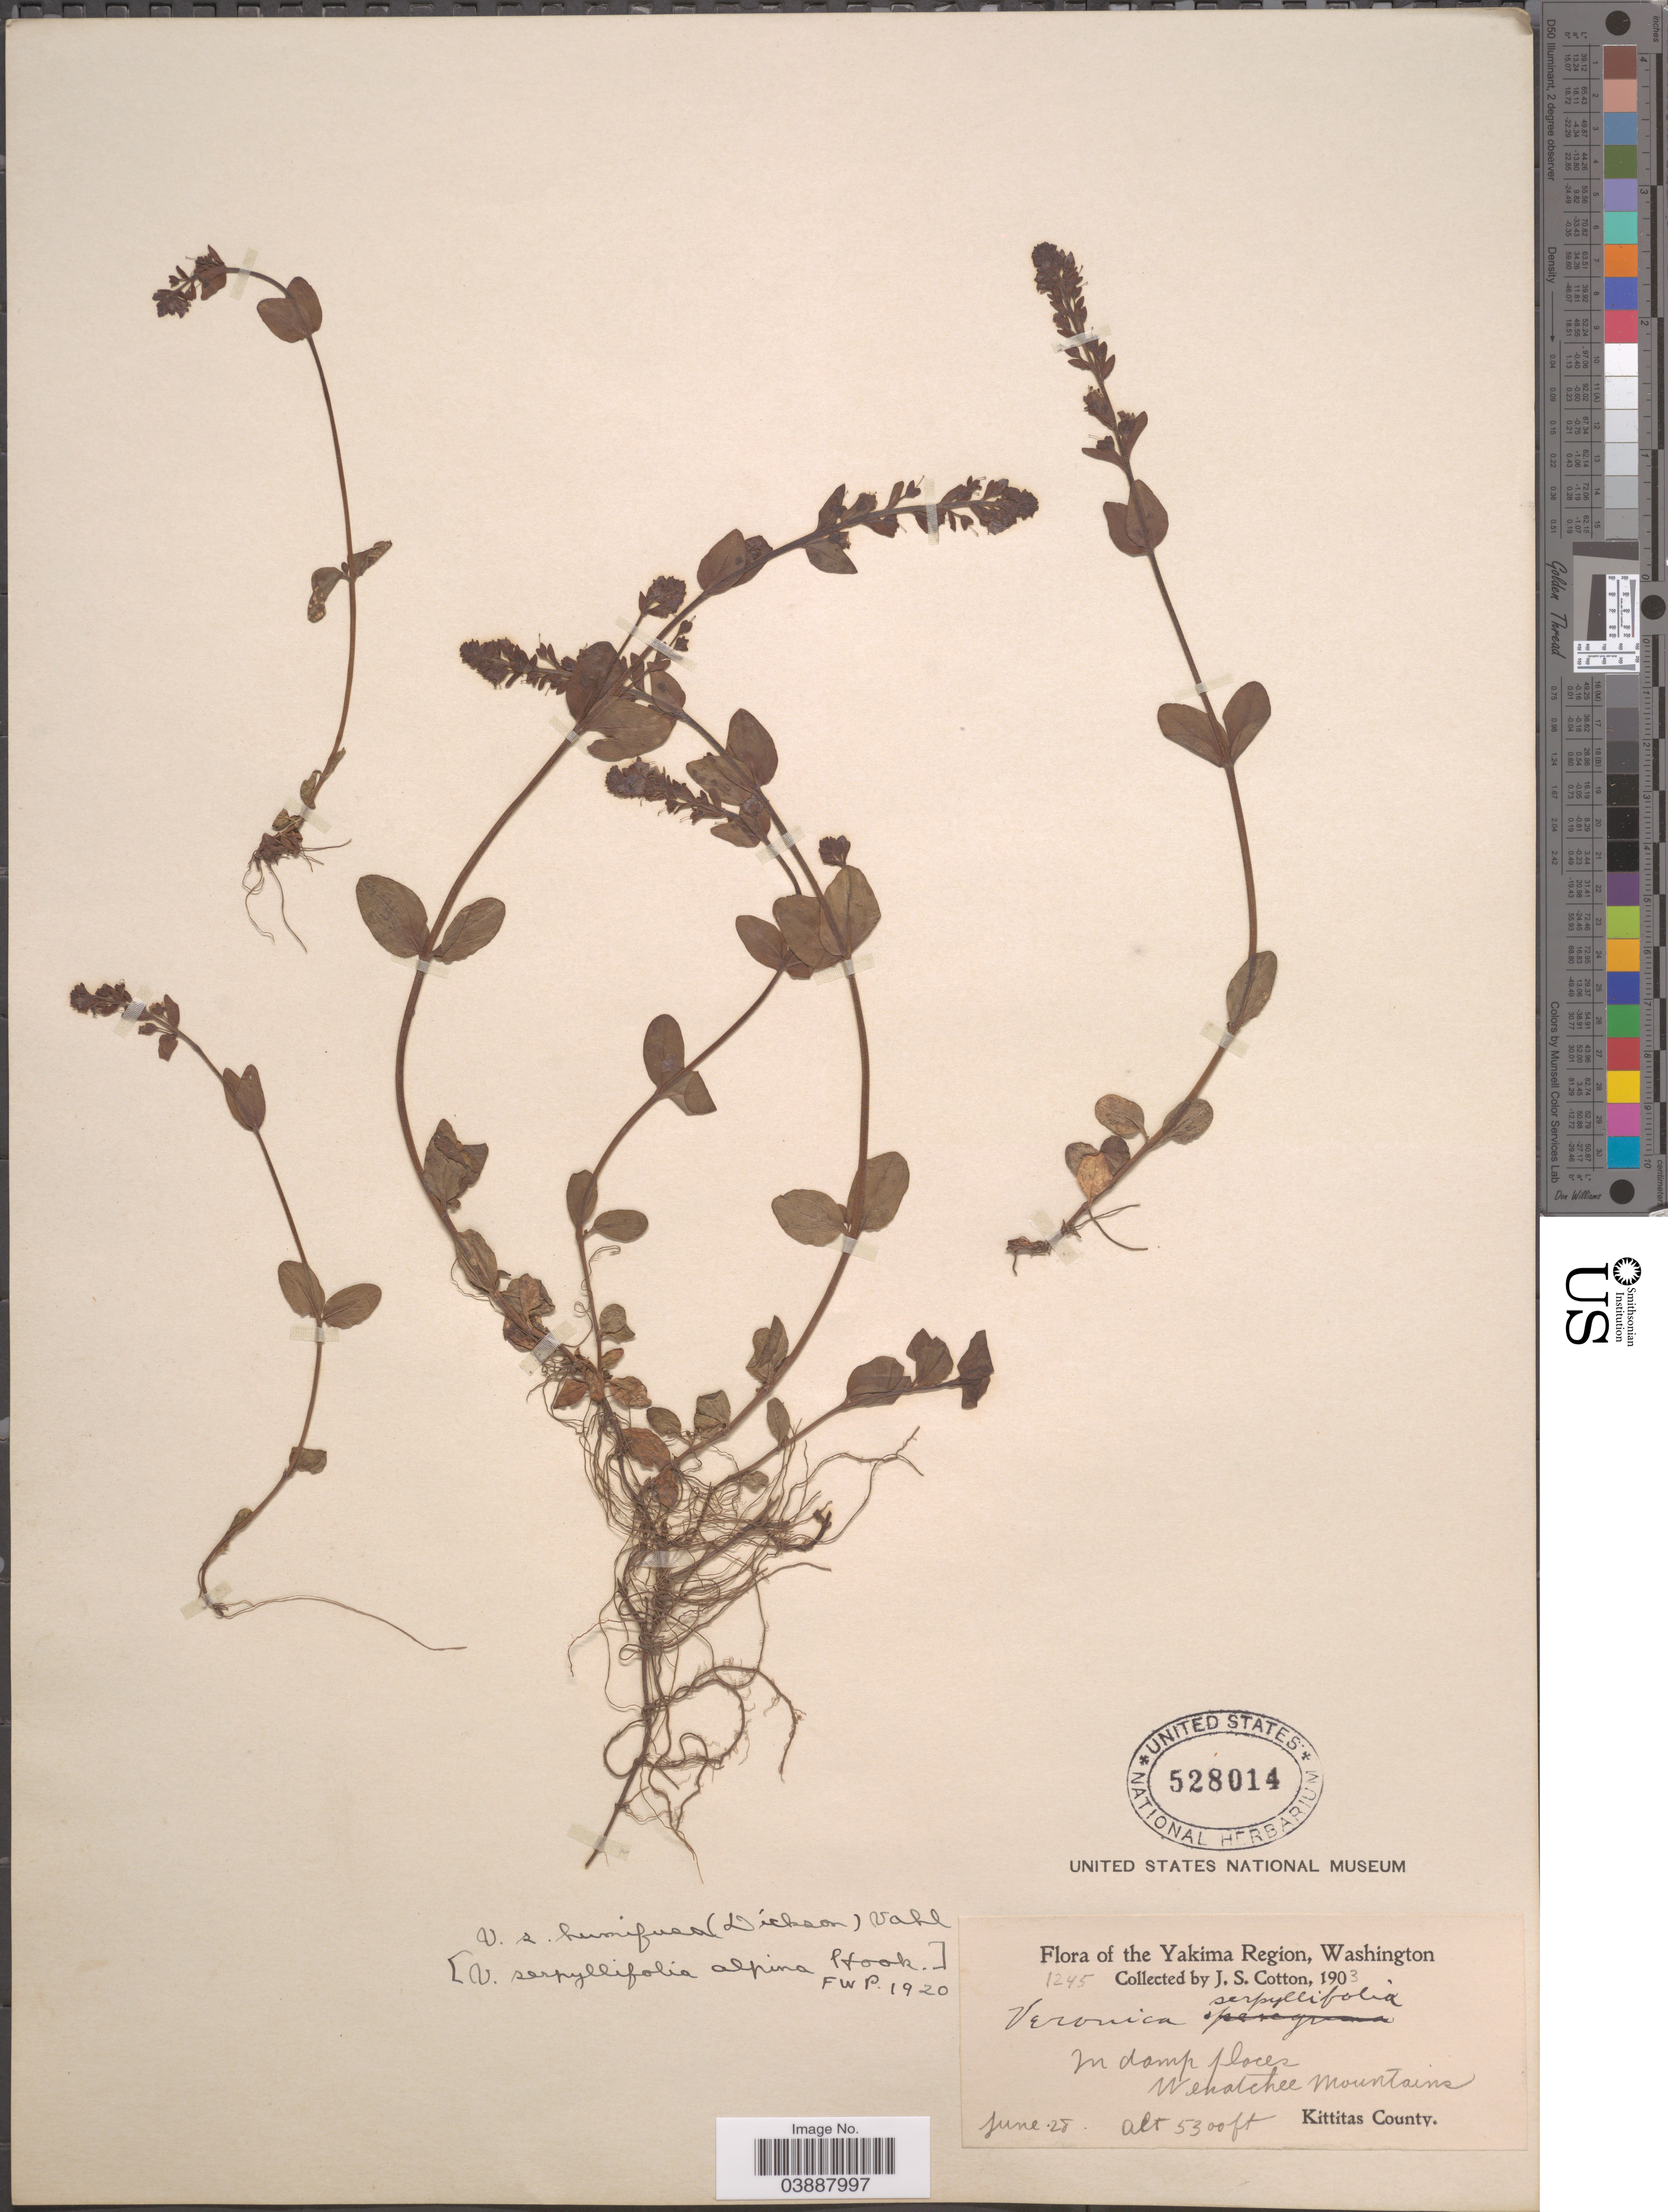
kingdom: Plantae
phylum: Tracheophyta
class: Magnoliopsida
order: Lamiales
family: Plantaginaceae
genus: Veronica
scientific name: Veronica serpyllifolia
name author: L.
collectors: J. S. Cotton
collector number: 1245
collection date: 1903-06-28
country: United States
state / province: Washington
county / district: Kittitas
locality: Yakima Region. Wenatchee Mountains. Kittitas County.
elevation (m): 1615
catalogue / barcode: US 528014